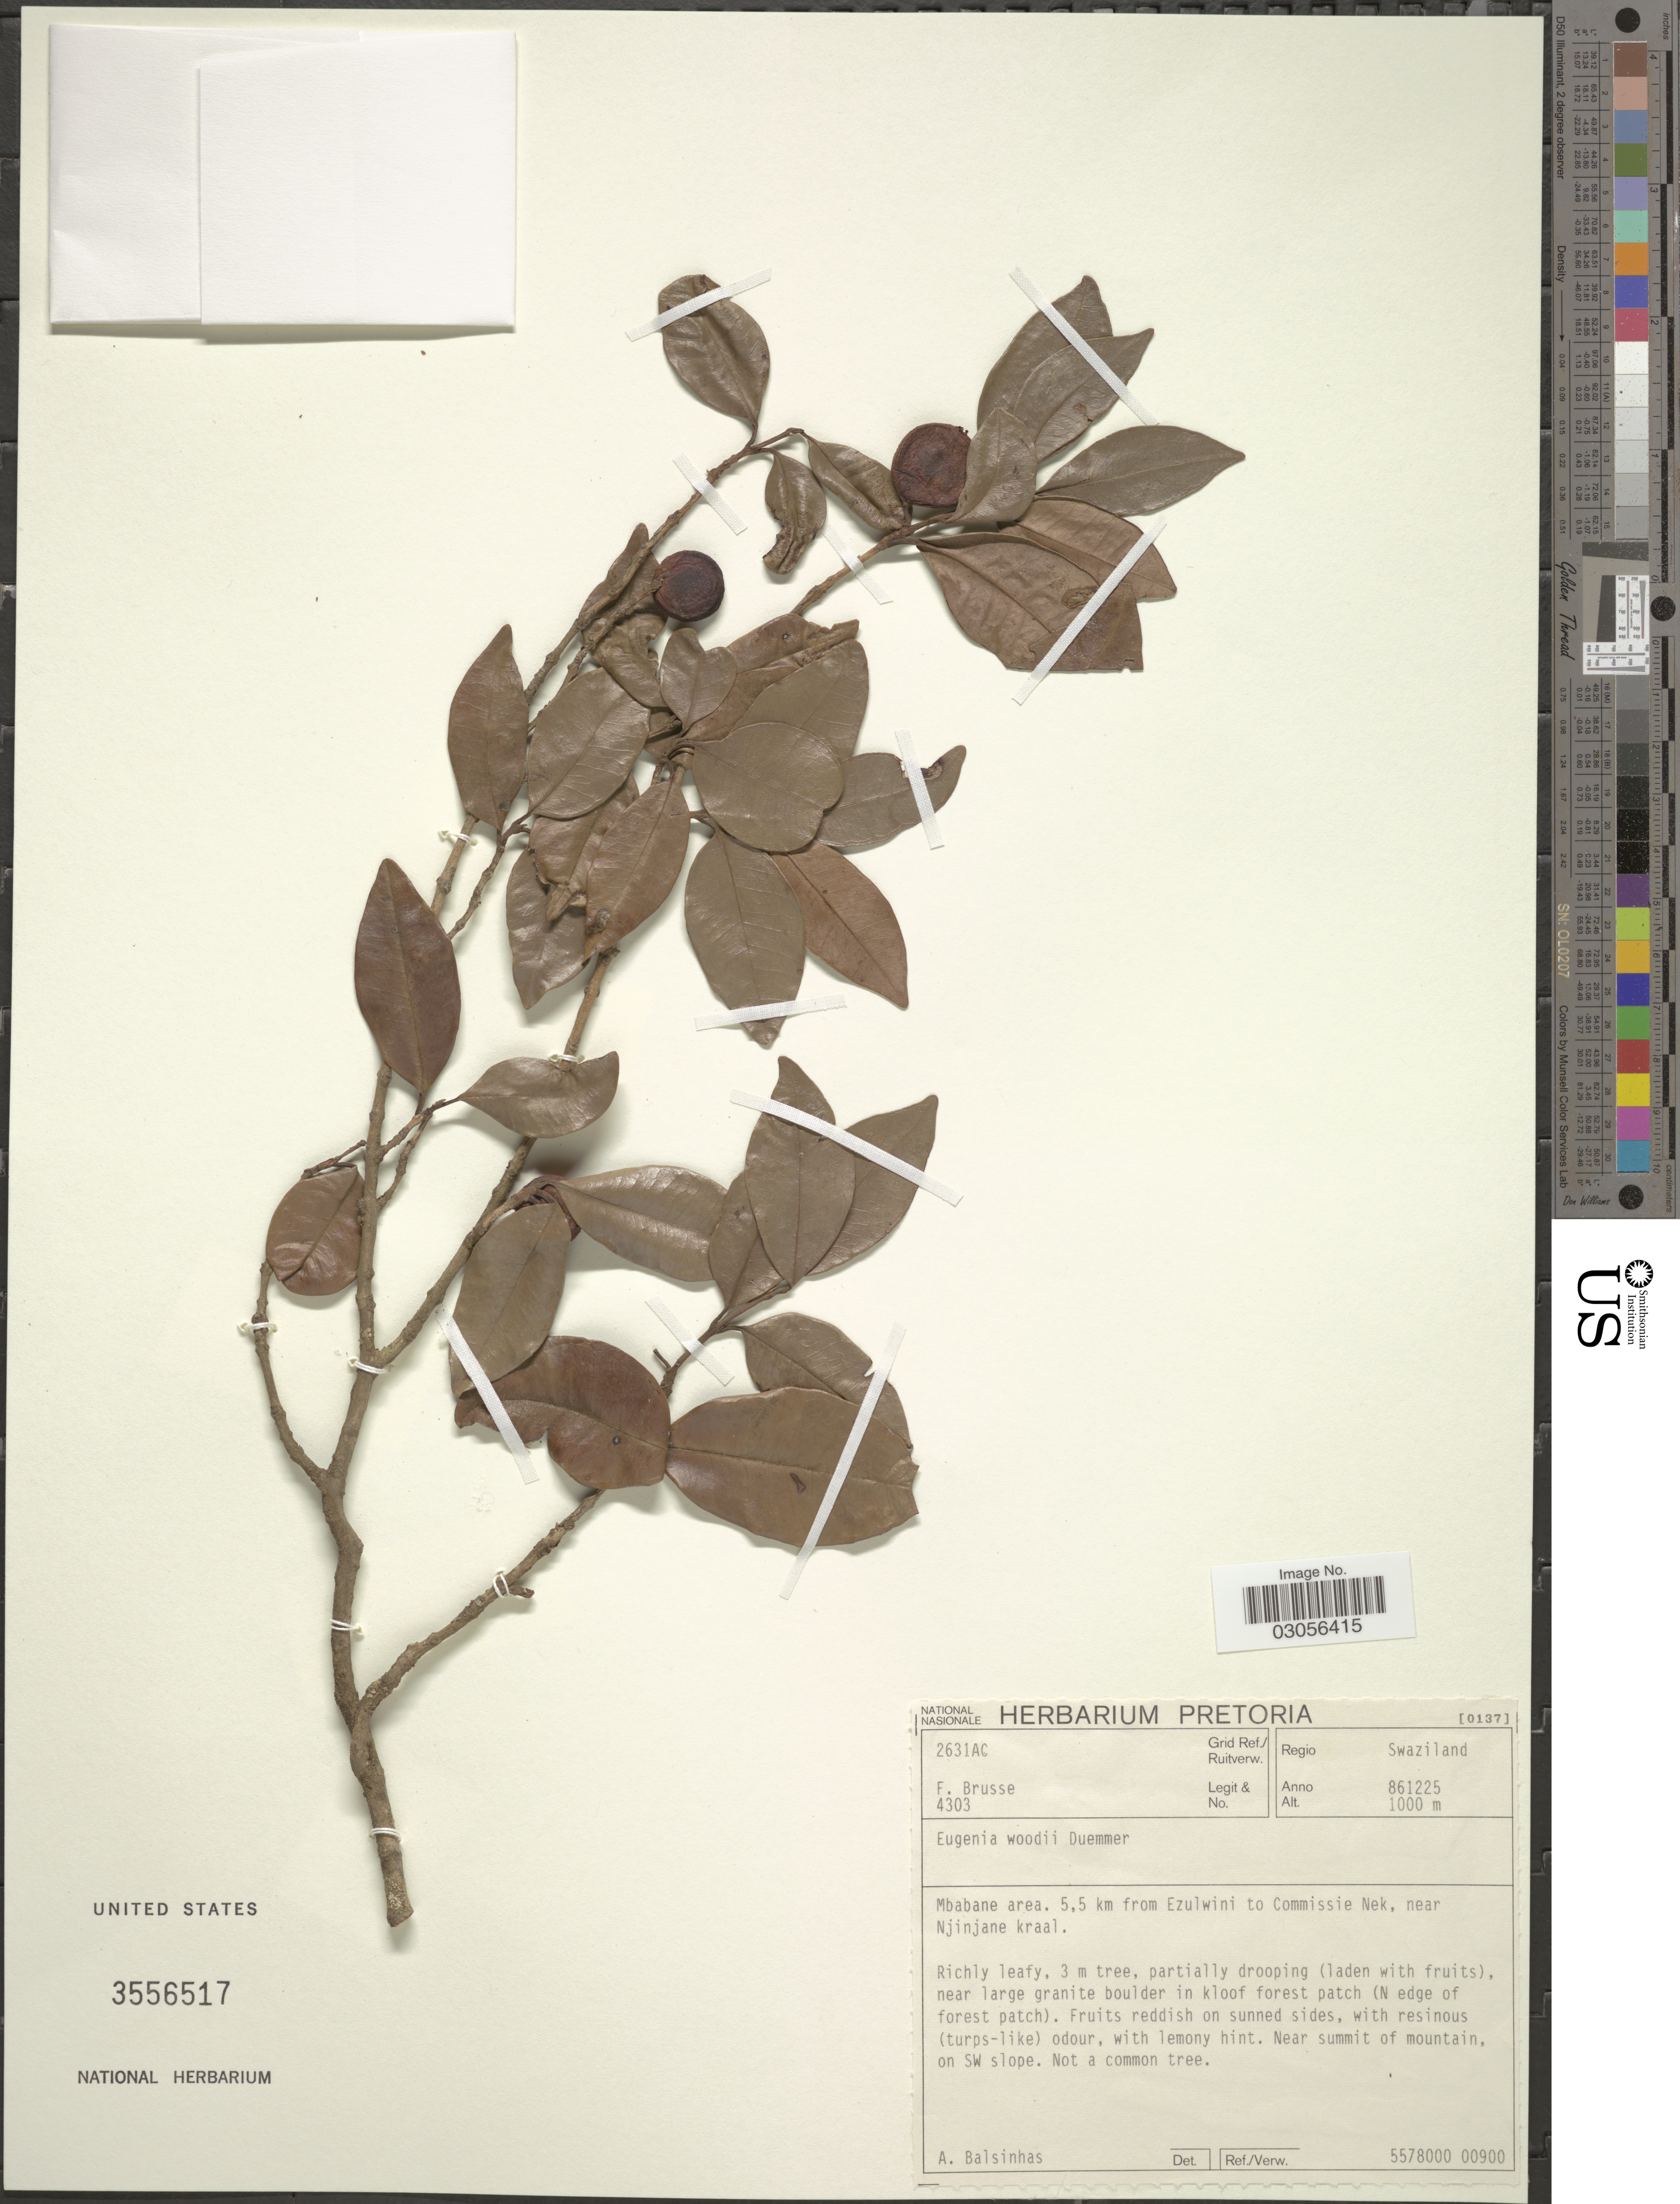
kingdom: Plantae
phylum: Tracheophyta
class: Magnoliopsida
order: Myrtales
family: Myrtaceae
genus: Eugenia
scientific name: Eugenia woodii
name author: Dümmer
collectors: F. A. Brusse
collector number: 4303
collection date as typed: Transcribed d/m/y: 25/12/86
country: Eswatini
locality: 2631AC Grid Ref./ Ruiterverw. Regio Swaziland, Mbabane area. 5.5 km from Ezulwini to Commissie Nek, near Njinjane kraal. Near summit of mountain, on SW slope.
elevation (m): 1000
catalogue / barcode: US 3556517